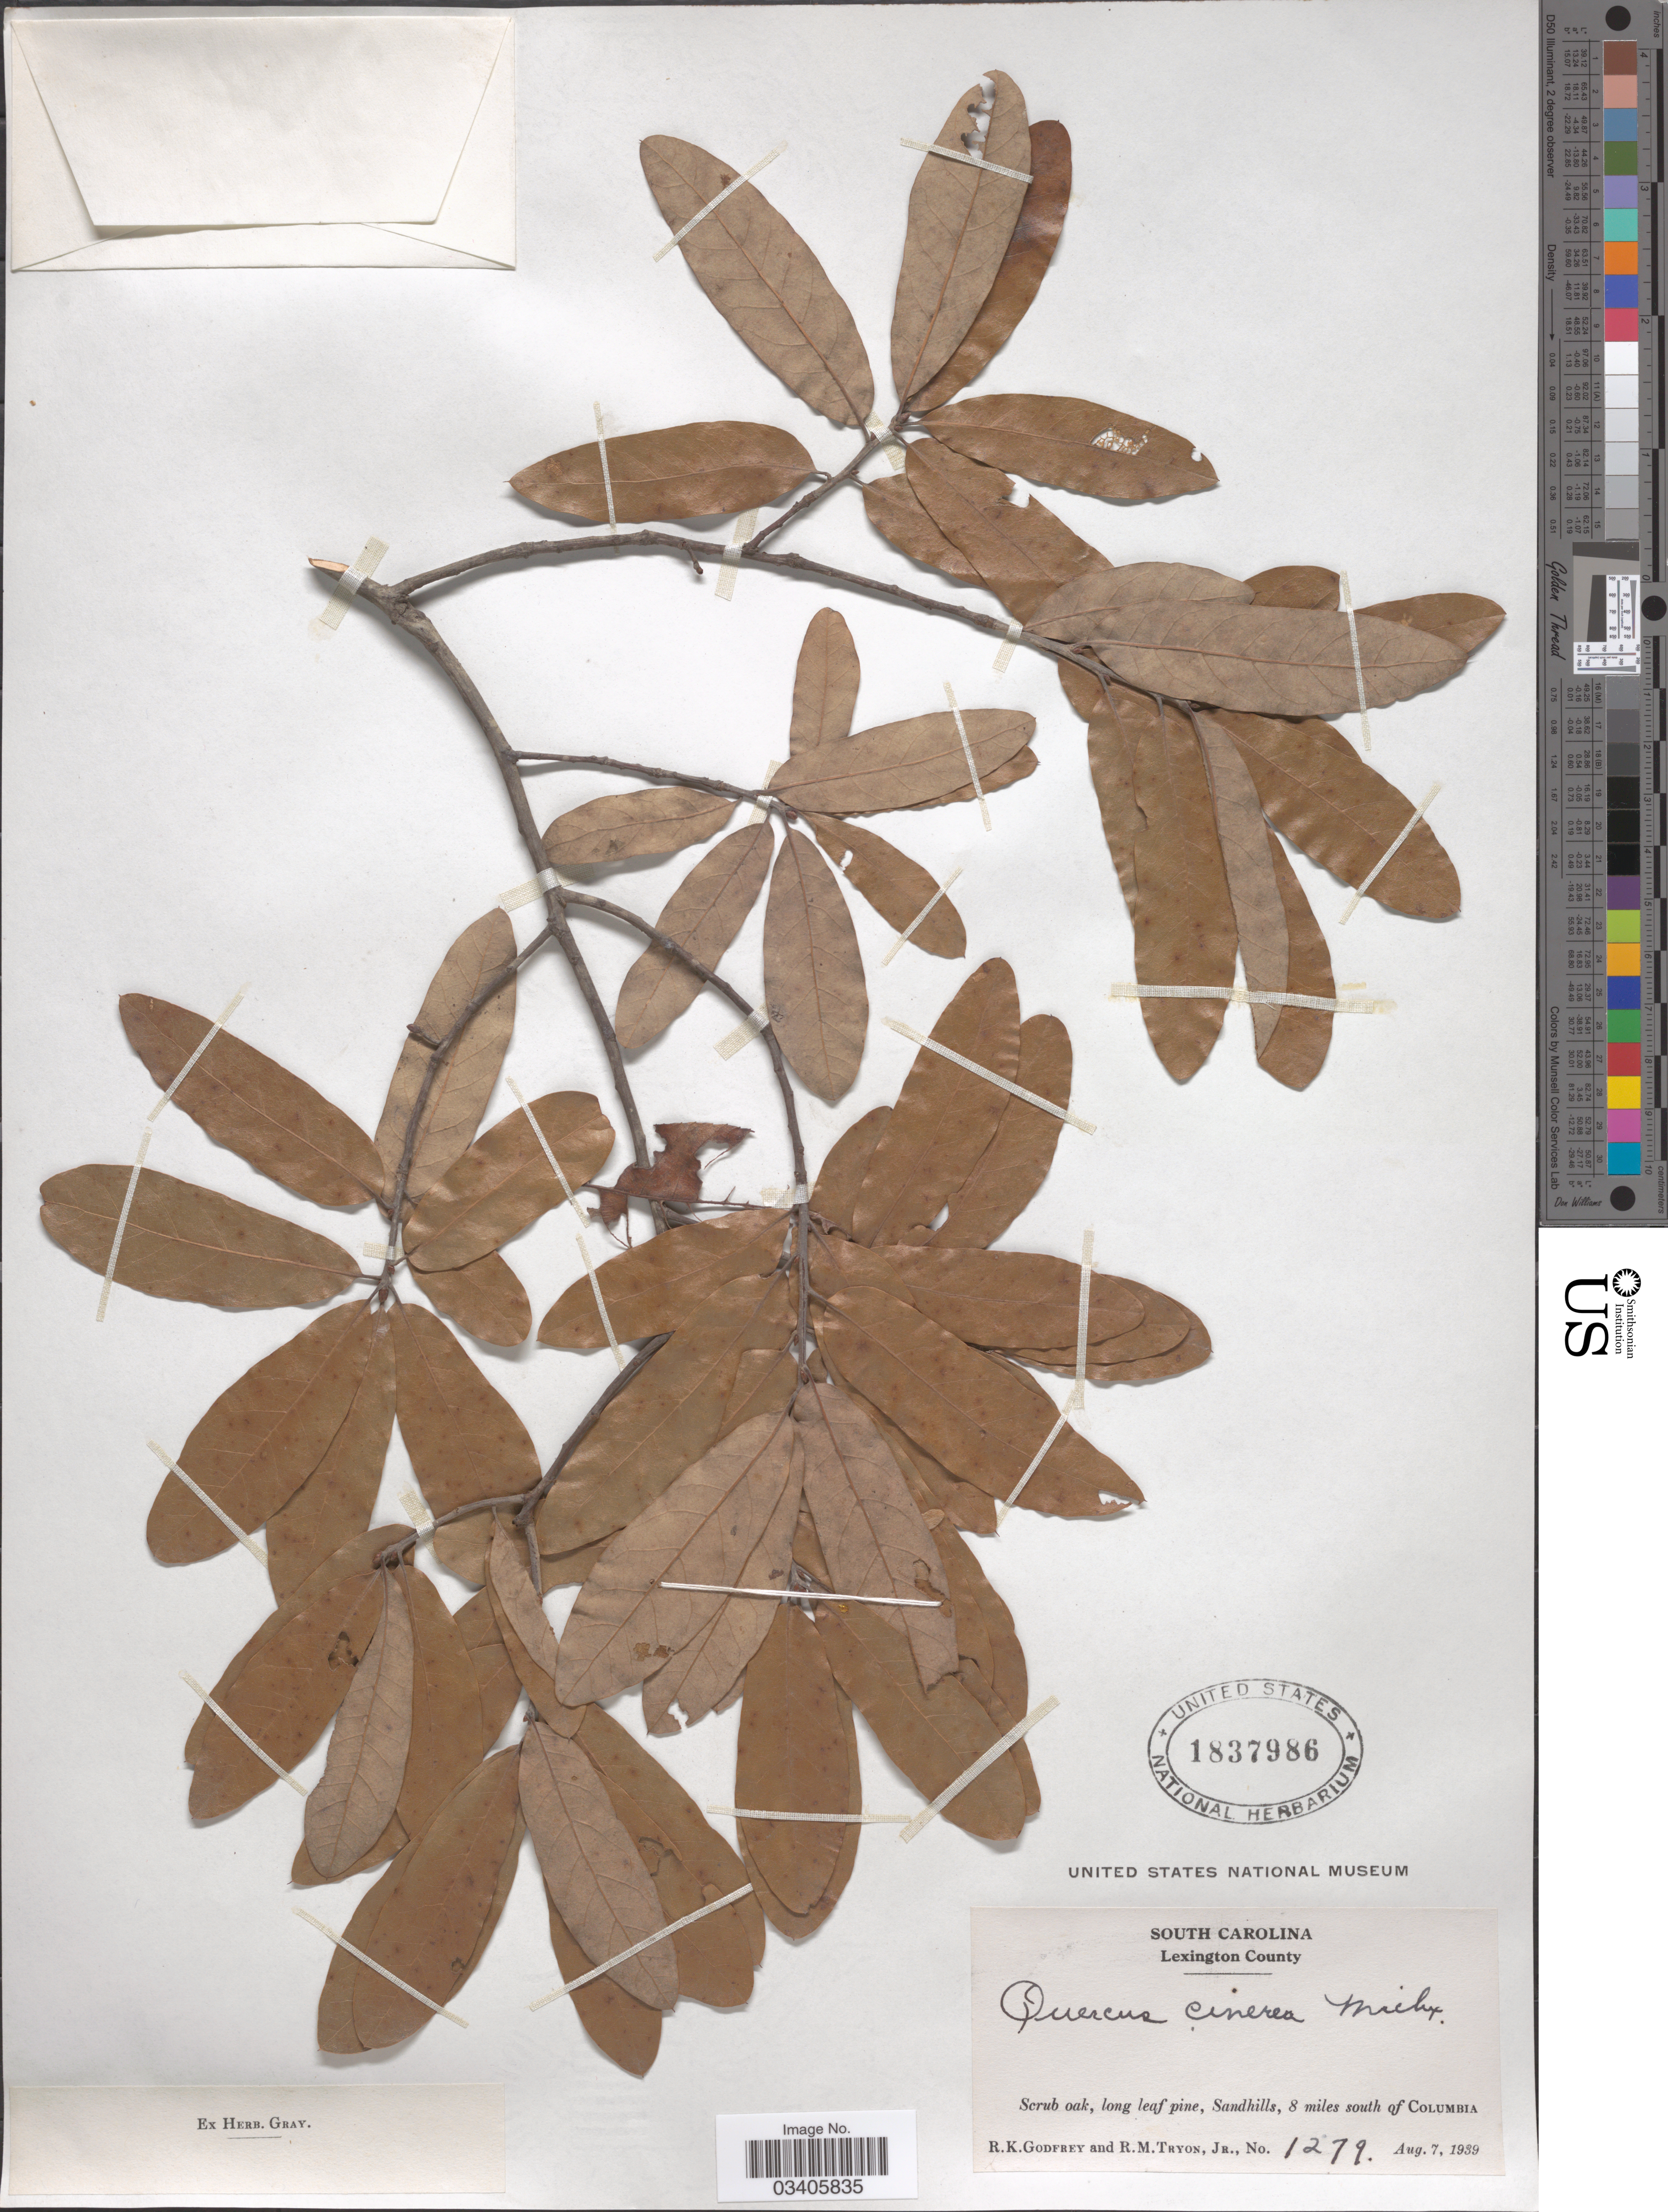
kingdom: Plantae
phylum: Tracheophyta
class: Magnoliopsida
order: Fagales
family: Fagaceae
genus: Quercus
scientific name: Quercus incana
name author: W. Bartram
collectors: R. K. Godfrey & R. Tryon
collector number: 1279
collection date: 1939-08-07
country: United States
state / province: South Carolina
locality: Lexington County. Sandhills, 8 miles south of Columbia.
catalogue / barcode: US 1837986